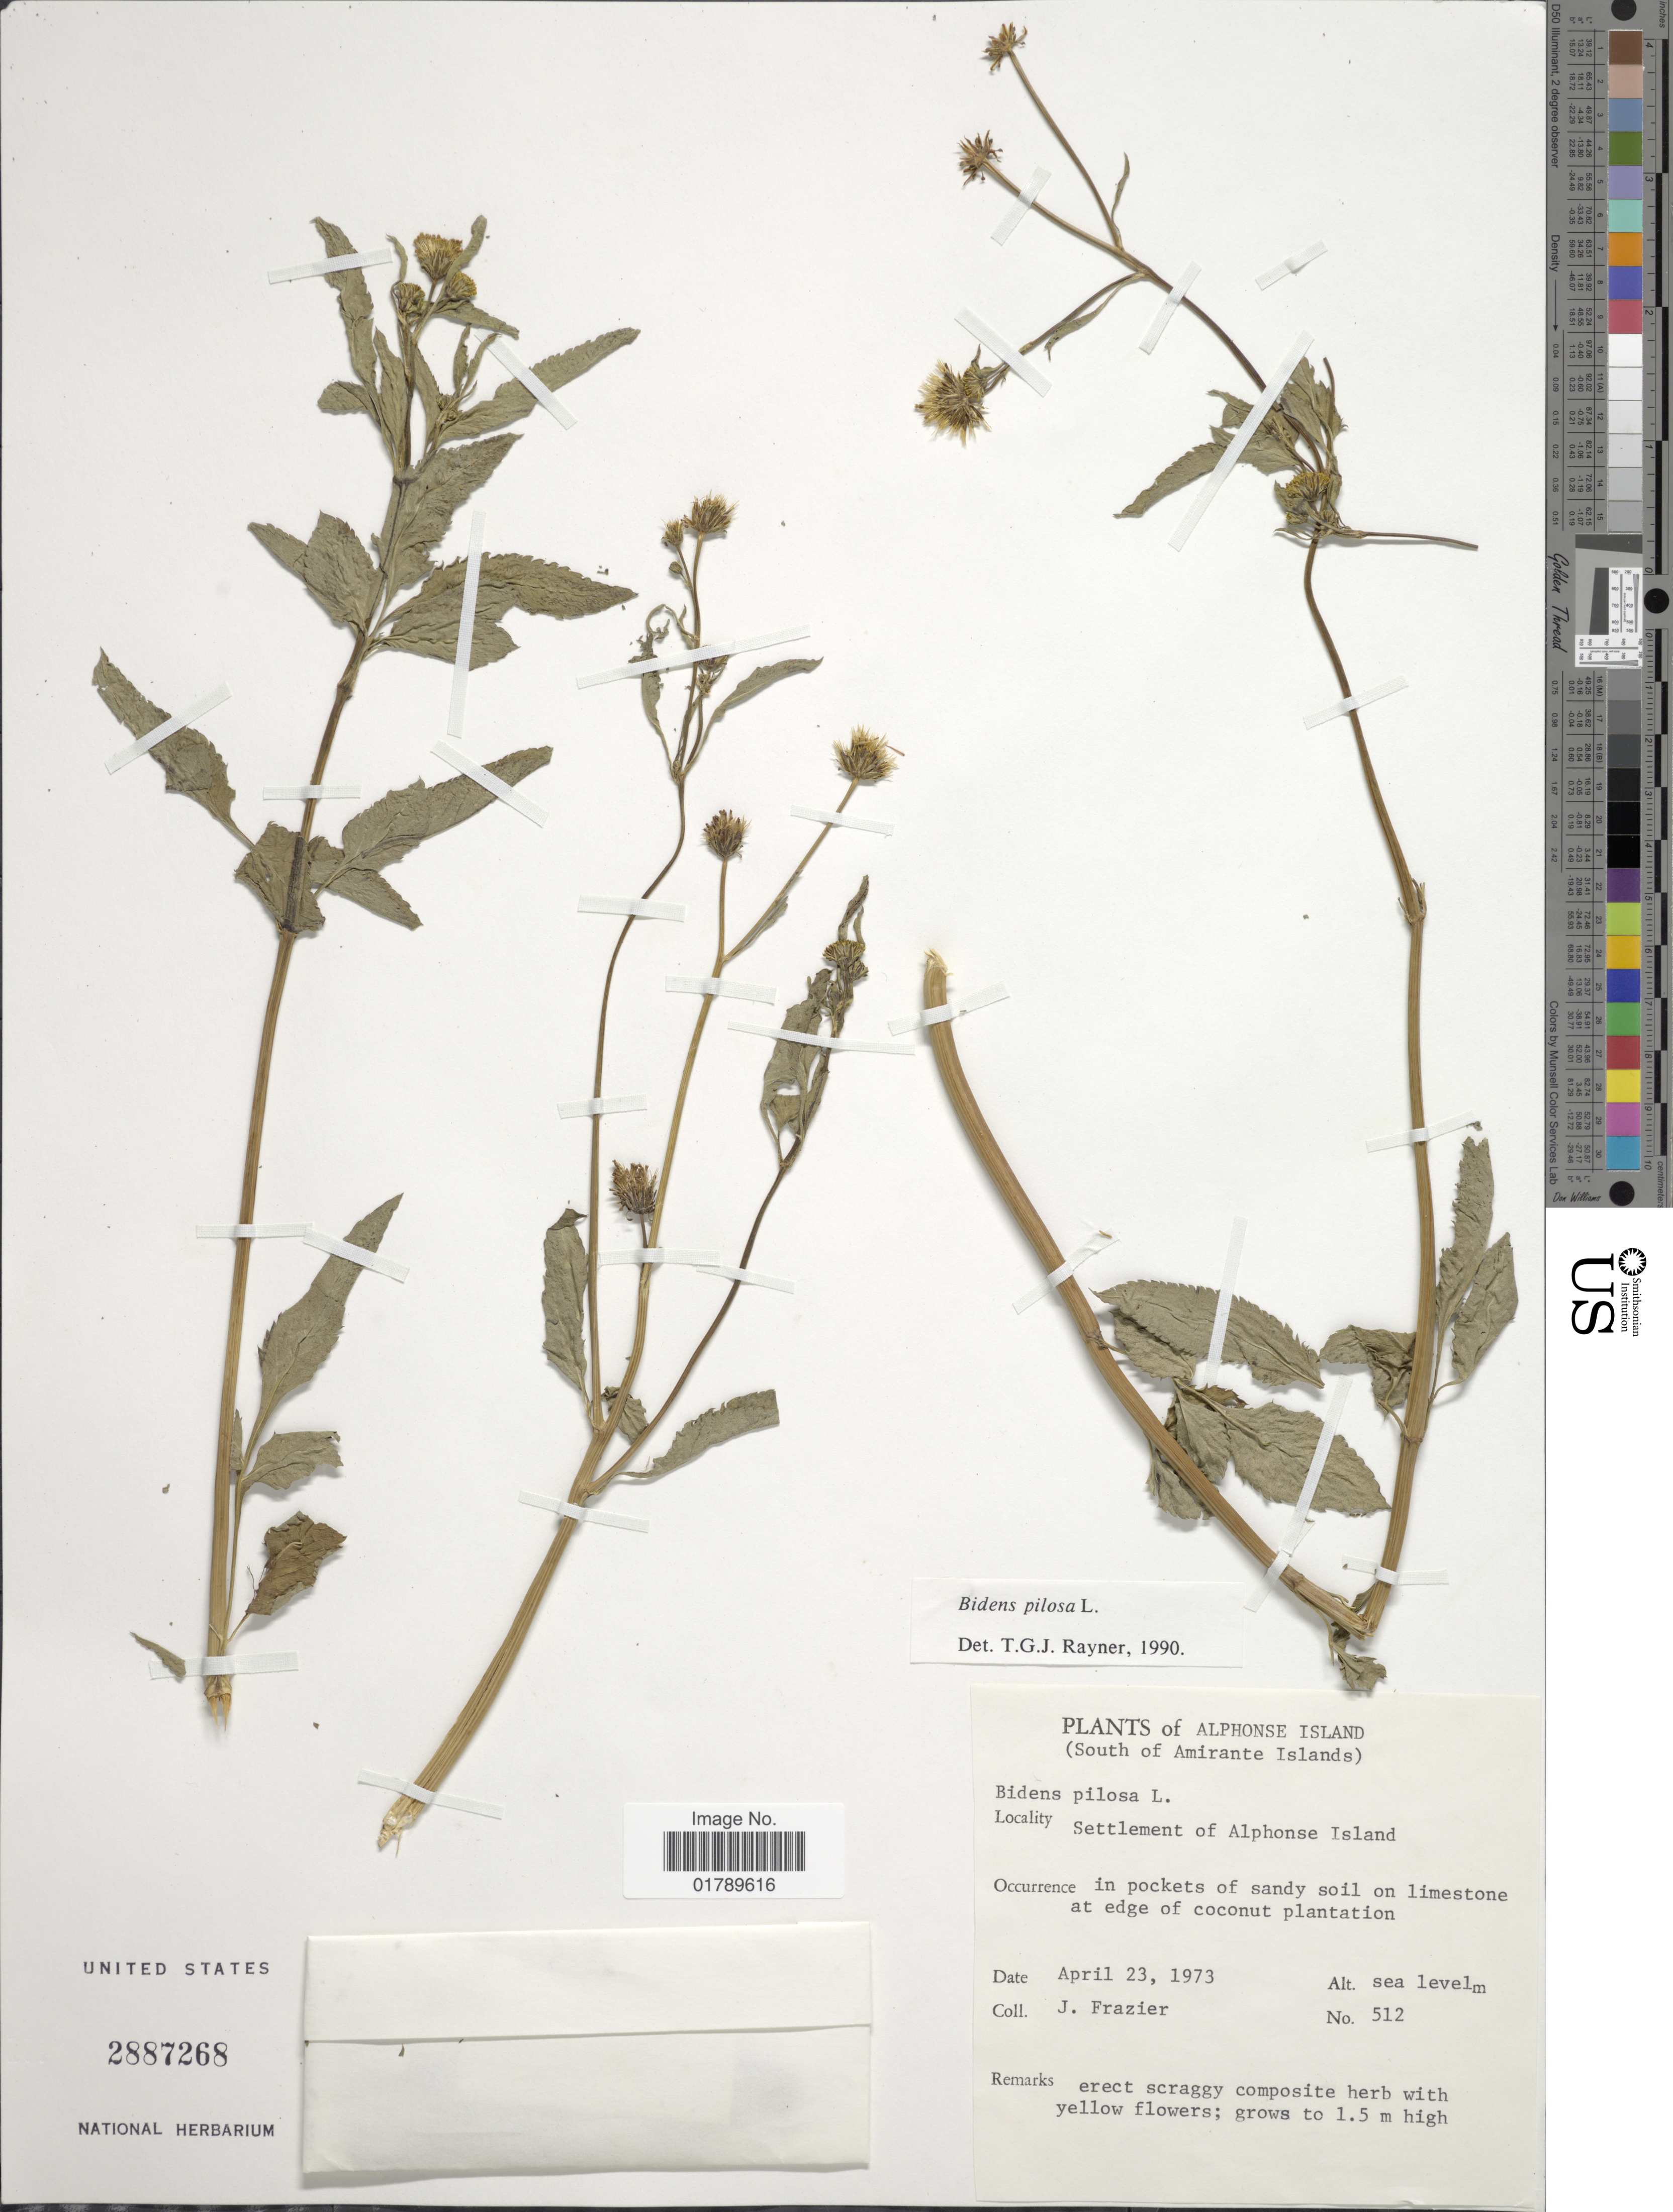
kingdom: Plantae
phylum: Tracheophyta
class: Magnoliopsida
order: Asterales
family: Asteraceae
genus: Bidens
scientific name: Bidens pilosa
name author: L.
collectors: J. Frazier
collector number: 512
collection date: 1973-04-23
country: Seychelles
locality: Alphonse Island (South of Amirante Islands. Settlement of Alphonse Island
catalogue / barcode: US 2887268